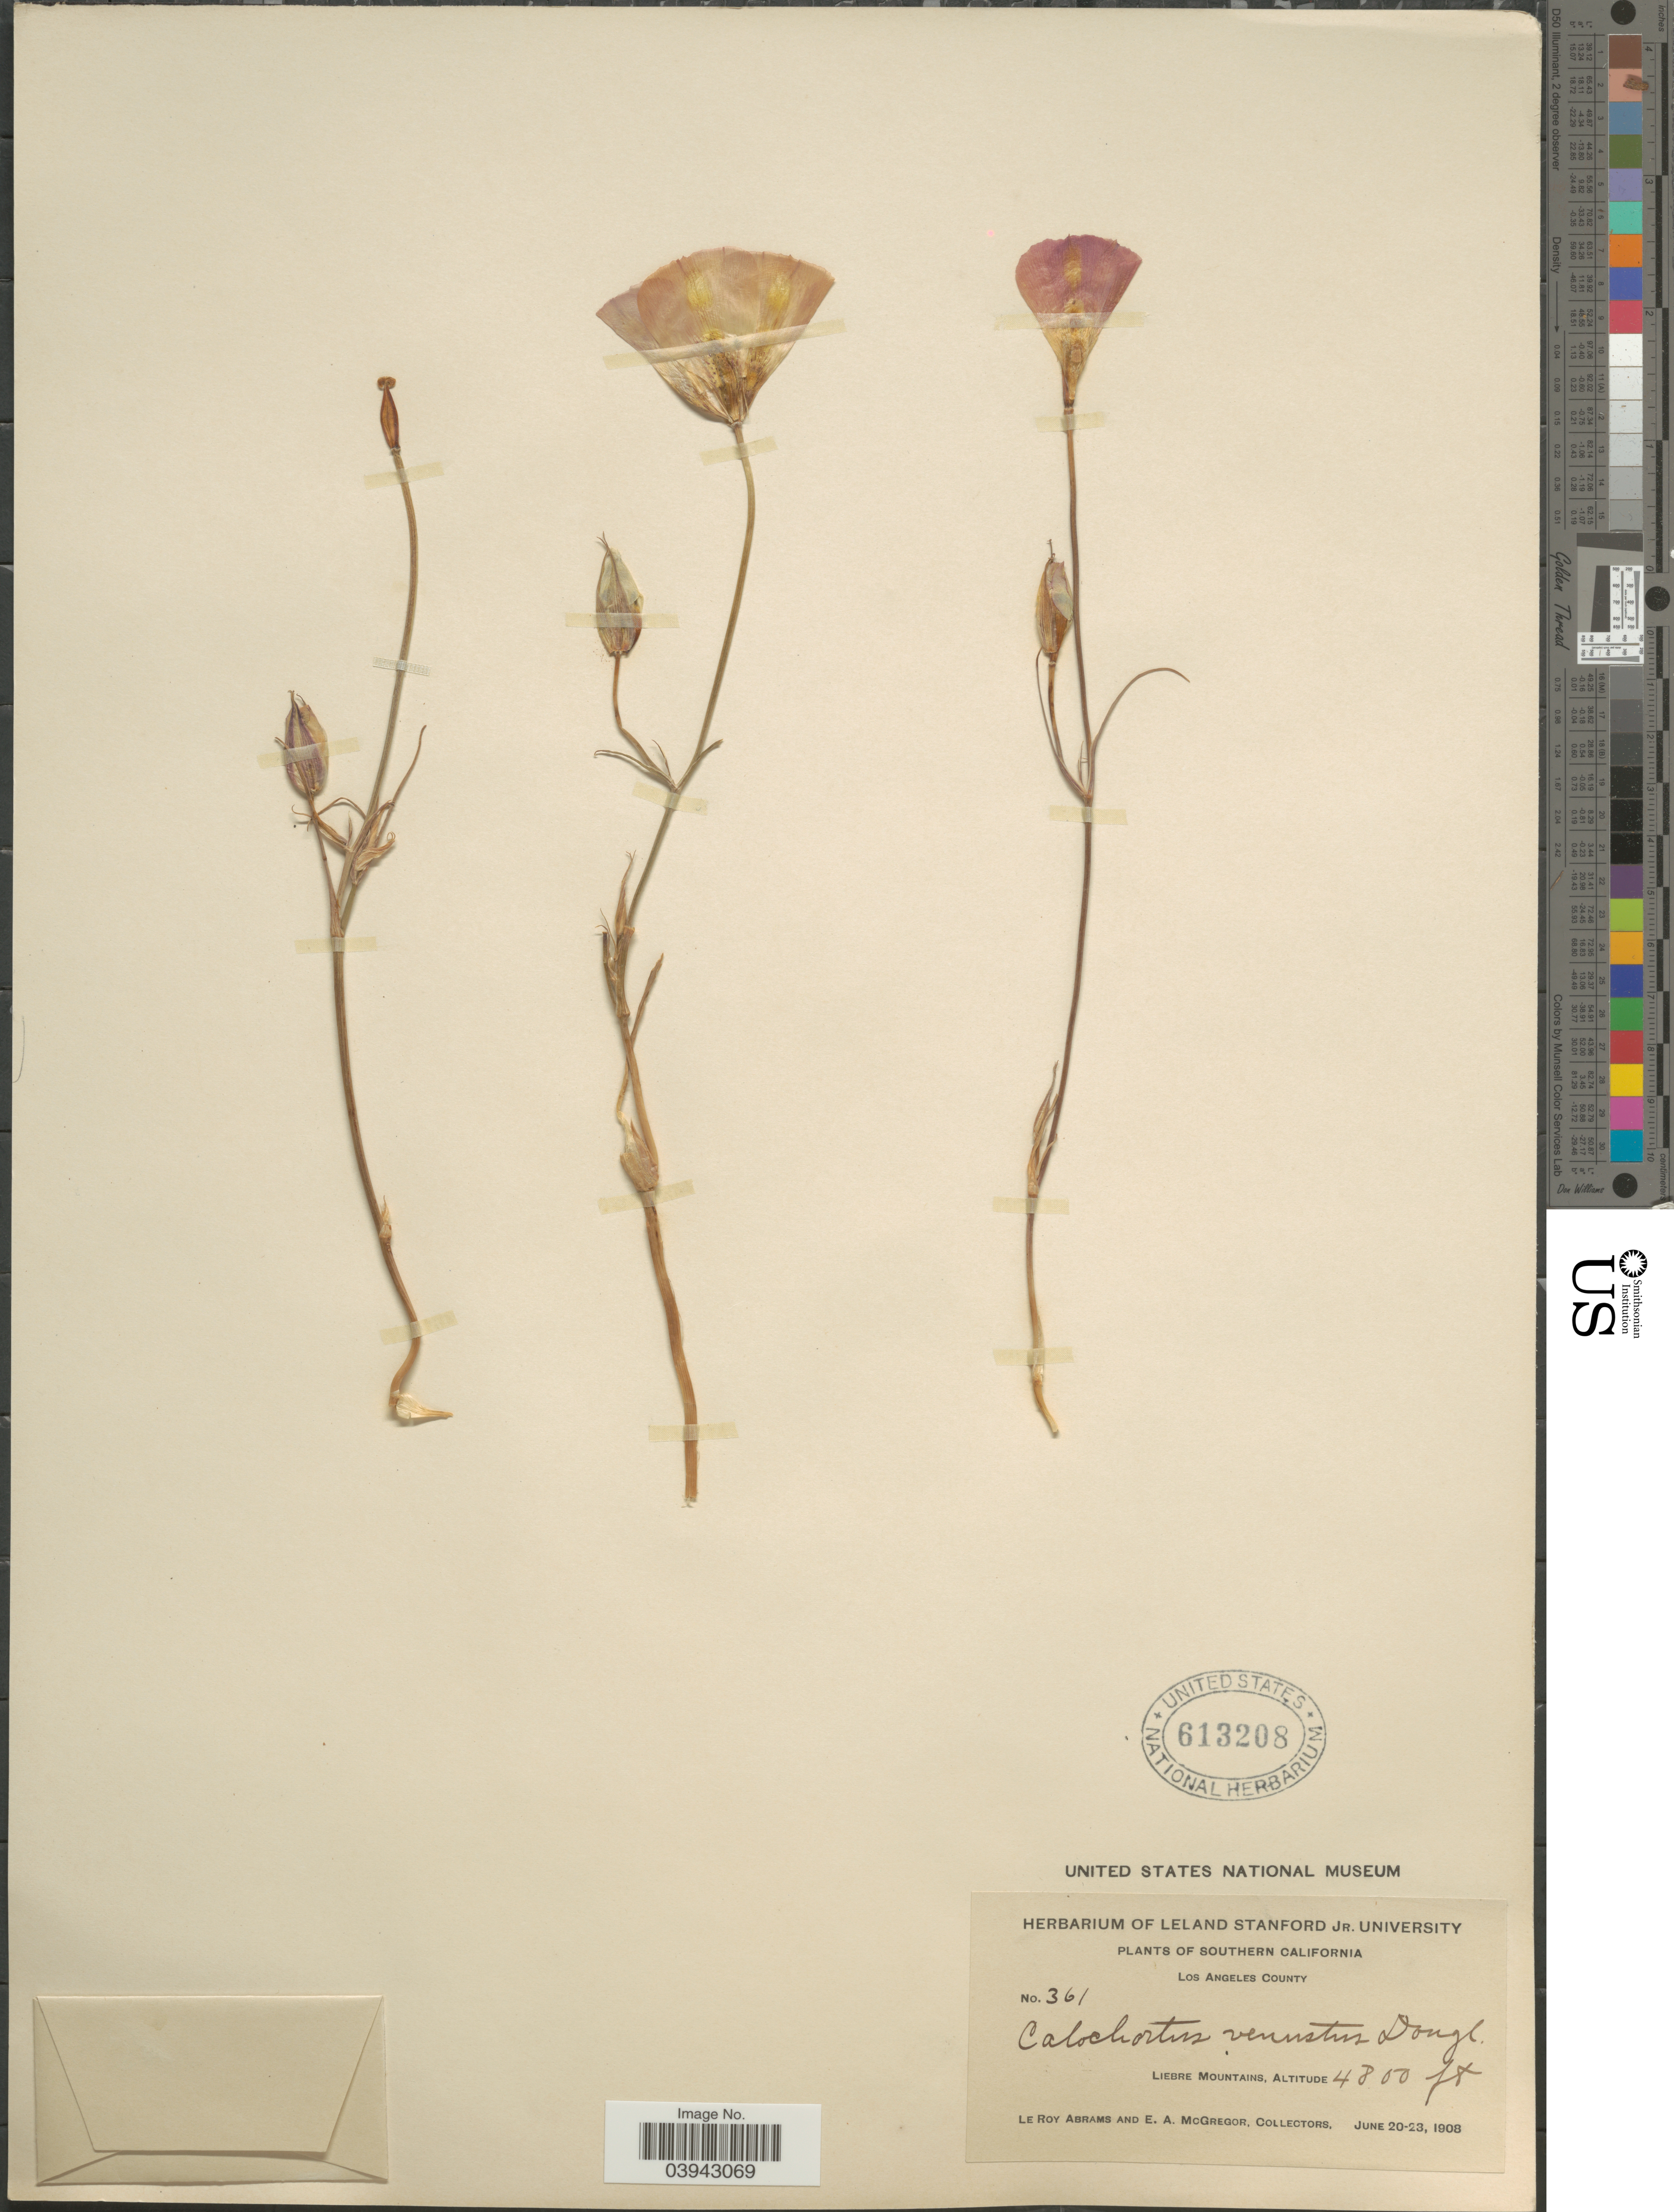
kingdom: Plantae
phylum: Tracheophyta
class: Liliopsida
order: Liliales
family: Liliaceae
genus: Calochortus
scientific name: Calochortus venustus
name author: Douglas ex Benth.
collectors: L. Abrams & E. A. McGregor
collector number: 361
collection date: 1908-06-20/1908-06-23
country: United States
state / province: California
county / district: Los Angeles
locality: Southern California. Los Angeles County. Liebre Mountains.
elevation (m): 1463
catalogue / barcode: US 613208